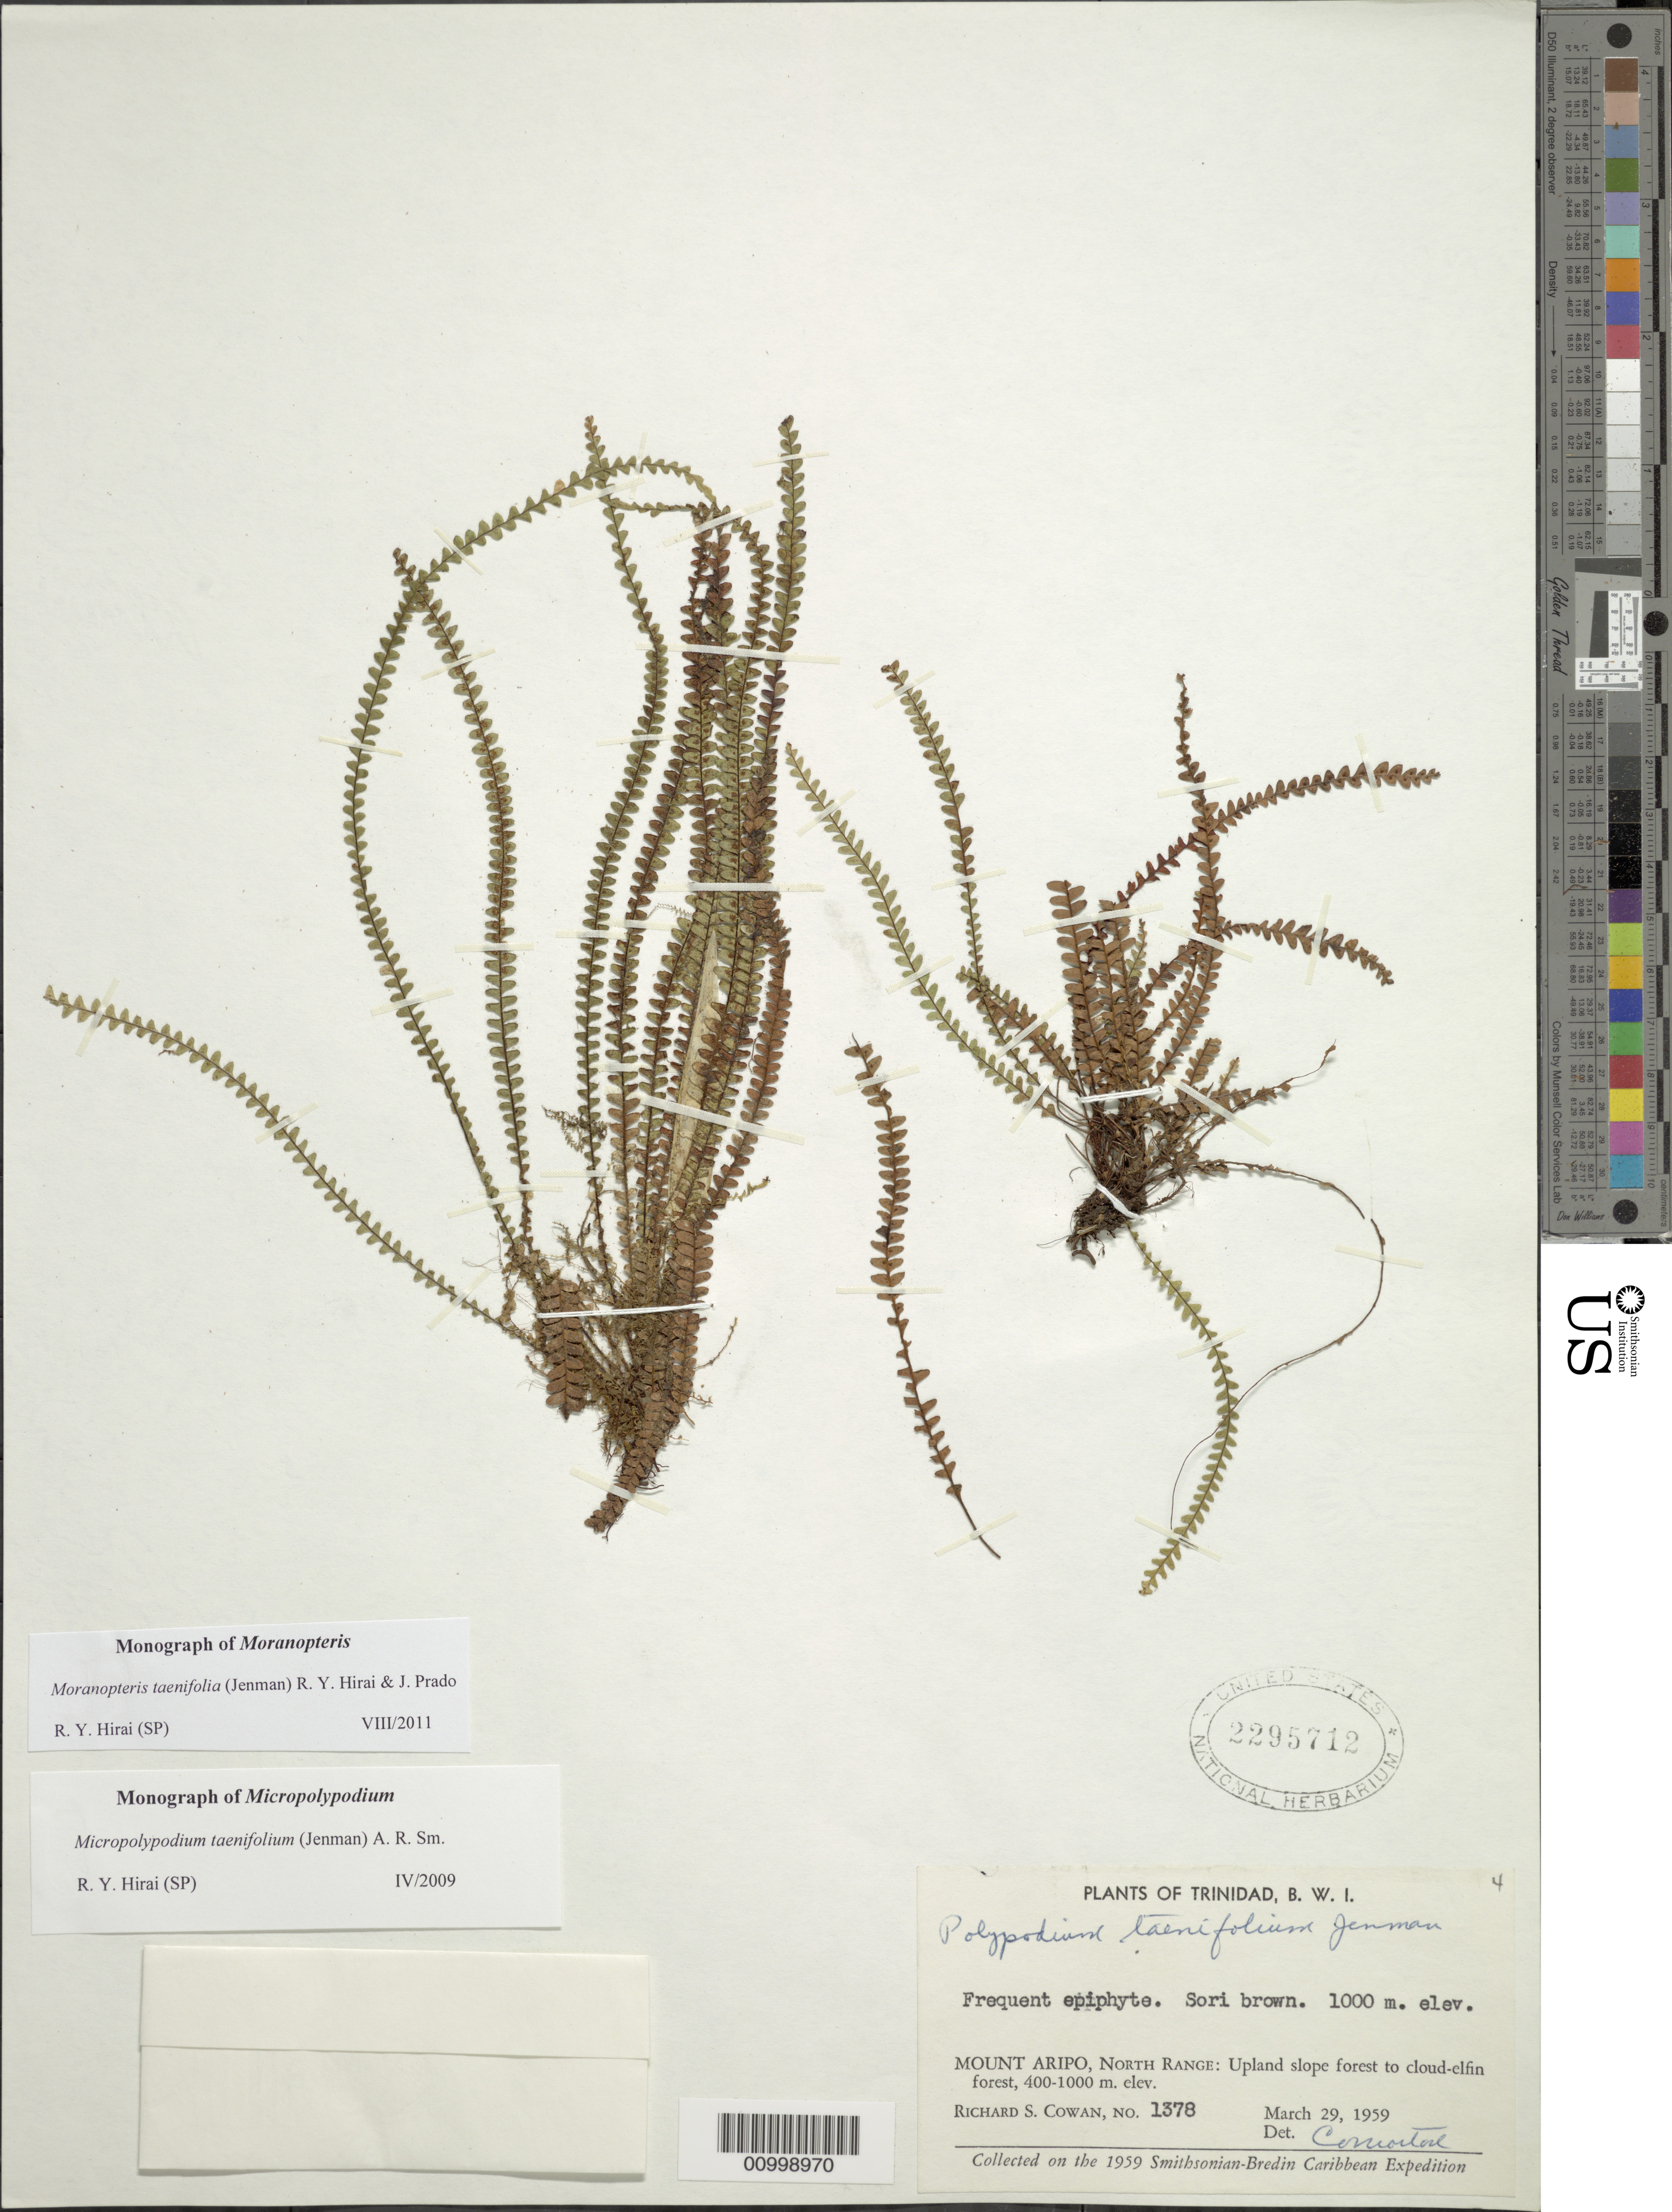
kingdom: Plantae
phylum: Tracheophyta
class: Polypodiopsida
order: Polypodiales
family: Polypodiaceae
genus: Moranopteris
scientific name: Moranopteris taenifolia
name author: (Jenman) R. Y. Hirai & J. Prado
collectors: R. S. Cowan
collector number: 1378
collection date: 1959-03-29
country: Trinidad and Tobago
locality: Trinidad, Mount Aripo, North Range: Upland slope forest to cloud-elfin forest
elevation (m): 400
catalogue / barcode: US 2295712